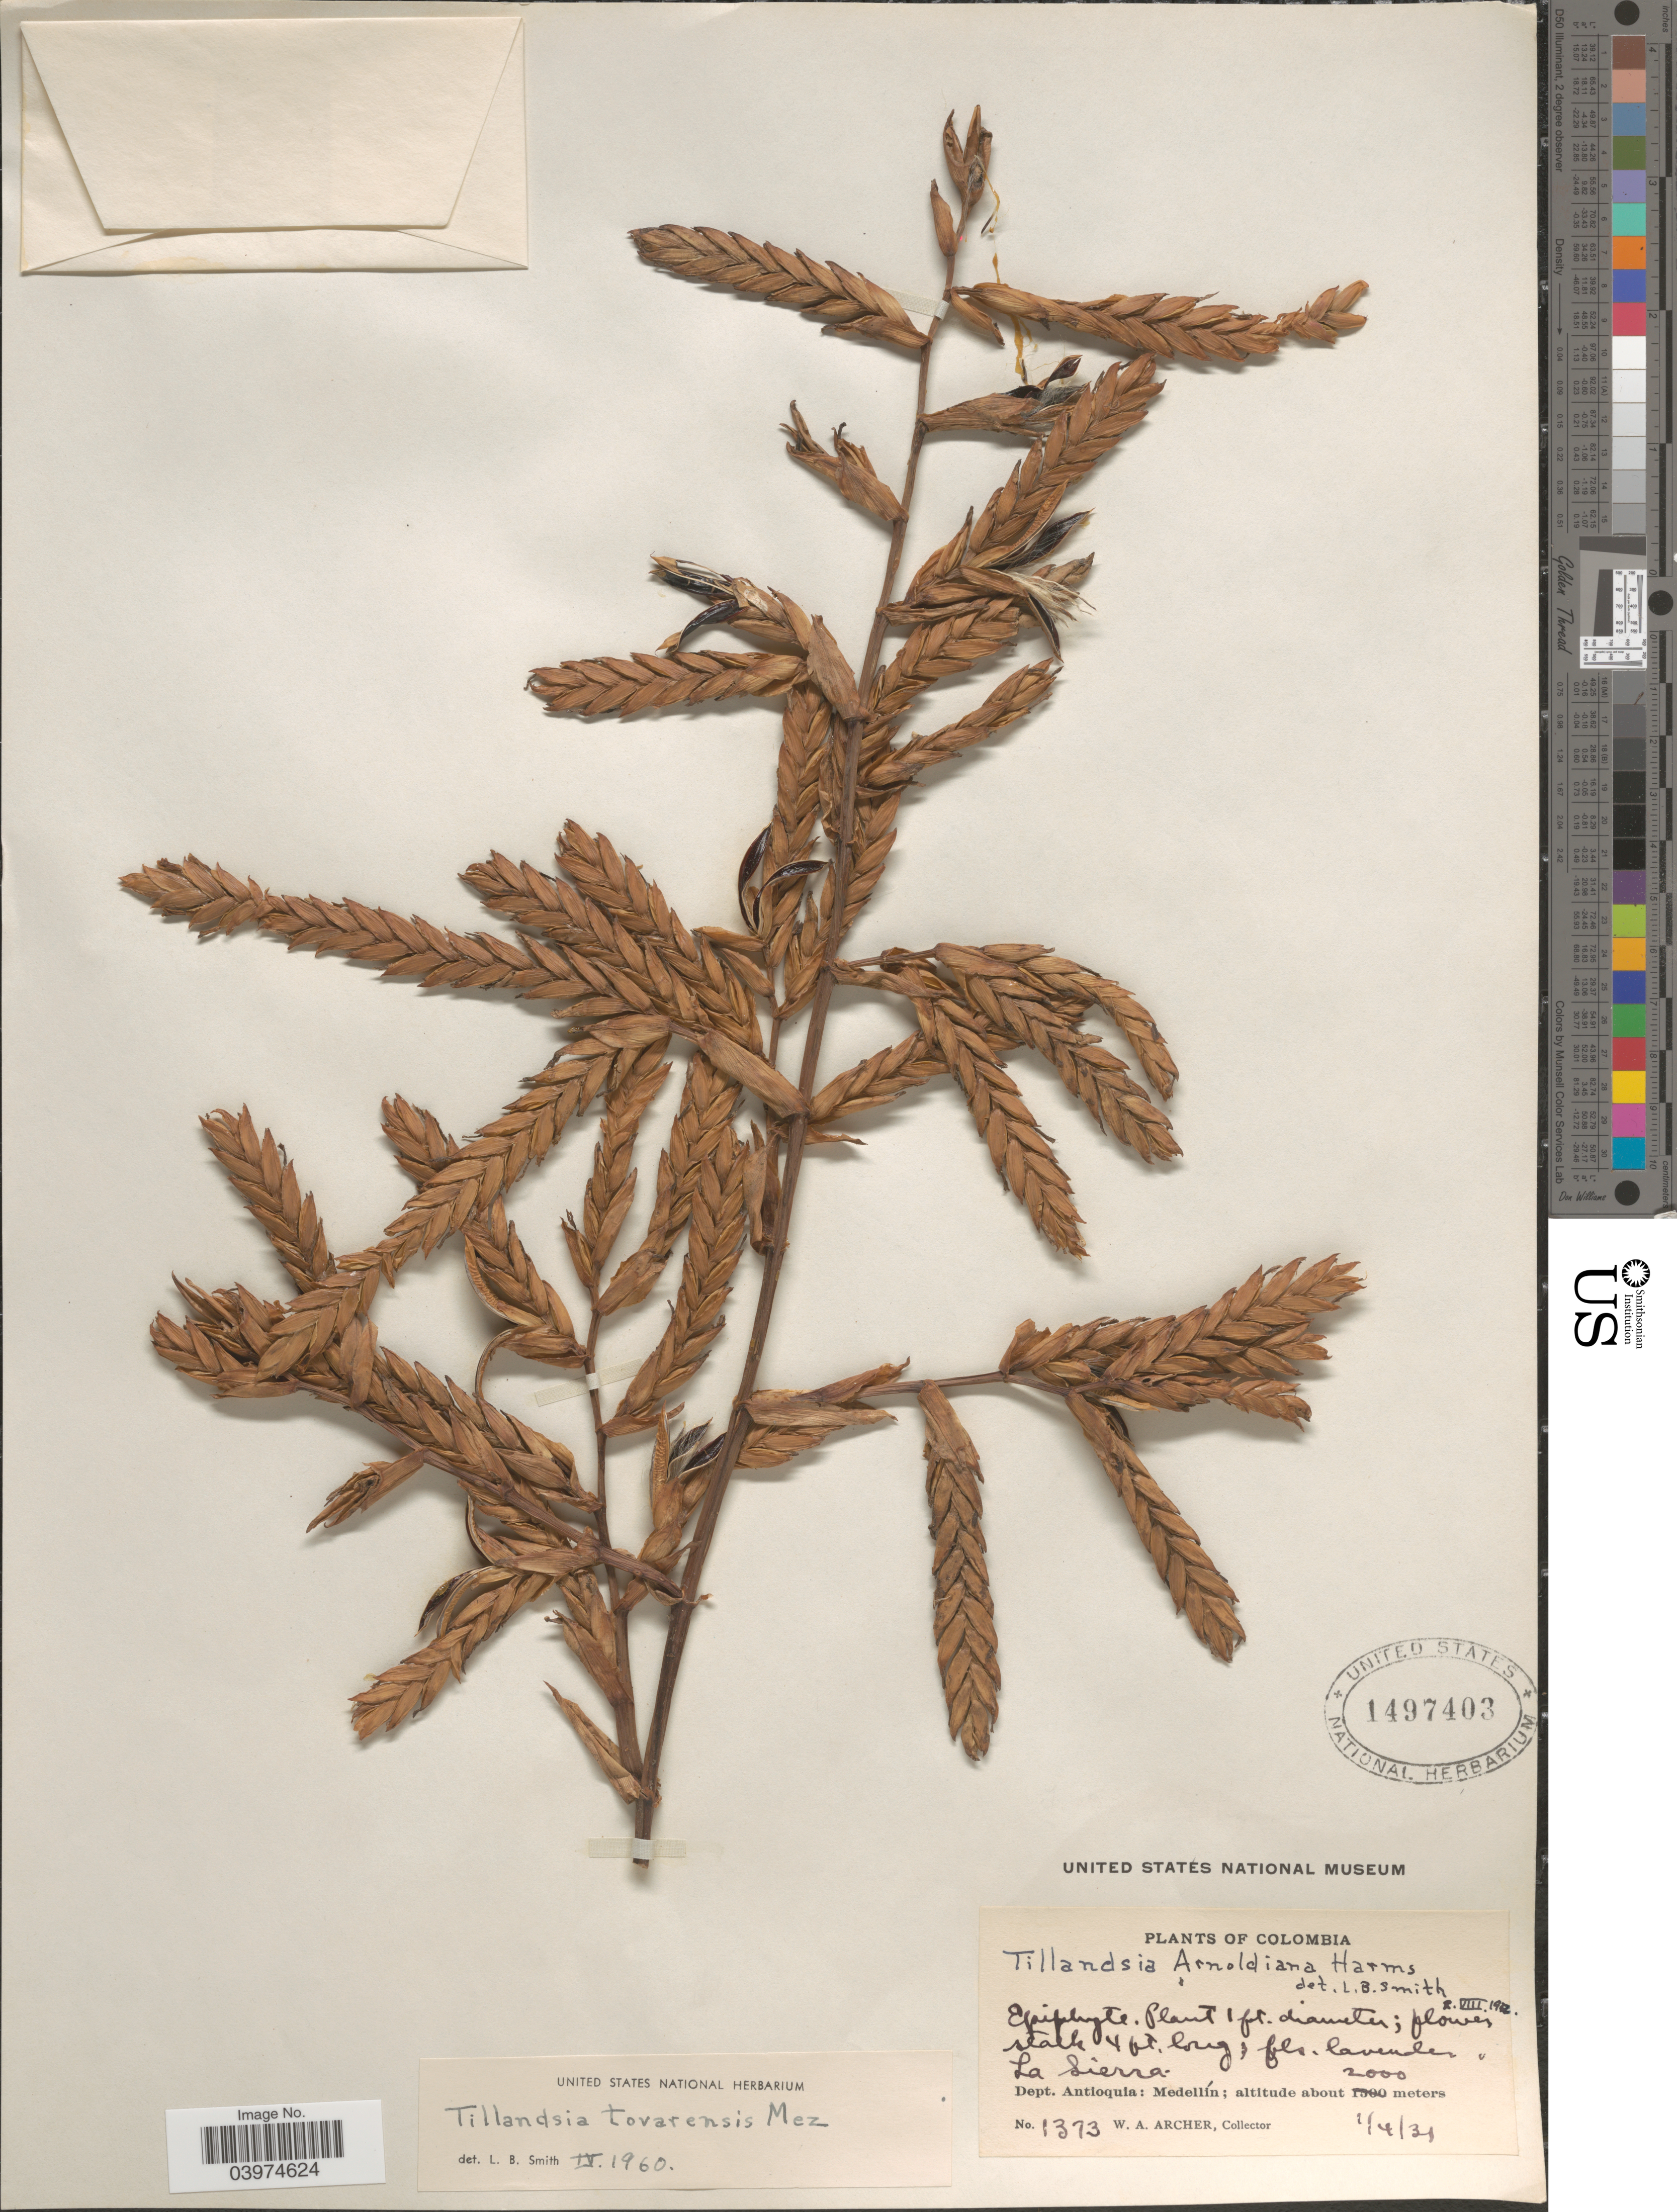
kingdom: Plantae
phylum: Tracheophyta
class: Liliopsida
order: Poales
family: Bromeliaceae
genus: Tillandsia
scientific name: Tillandsia tovarensis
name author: Mez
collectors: W. Archer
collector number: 1373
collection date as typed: Transcribed d/m/y: 1/4/31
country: Colombia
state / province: Antioquia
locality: La Sierra. Dept. Antioquia: Medellín.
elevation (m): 2000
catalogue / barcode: US 1497403